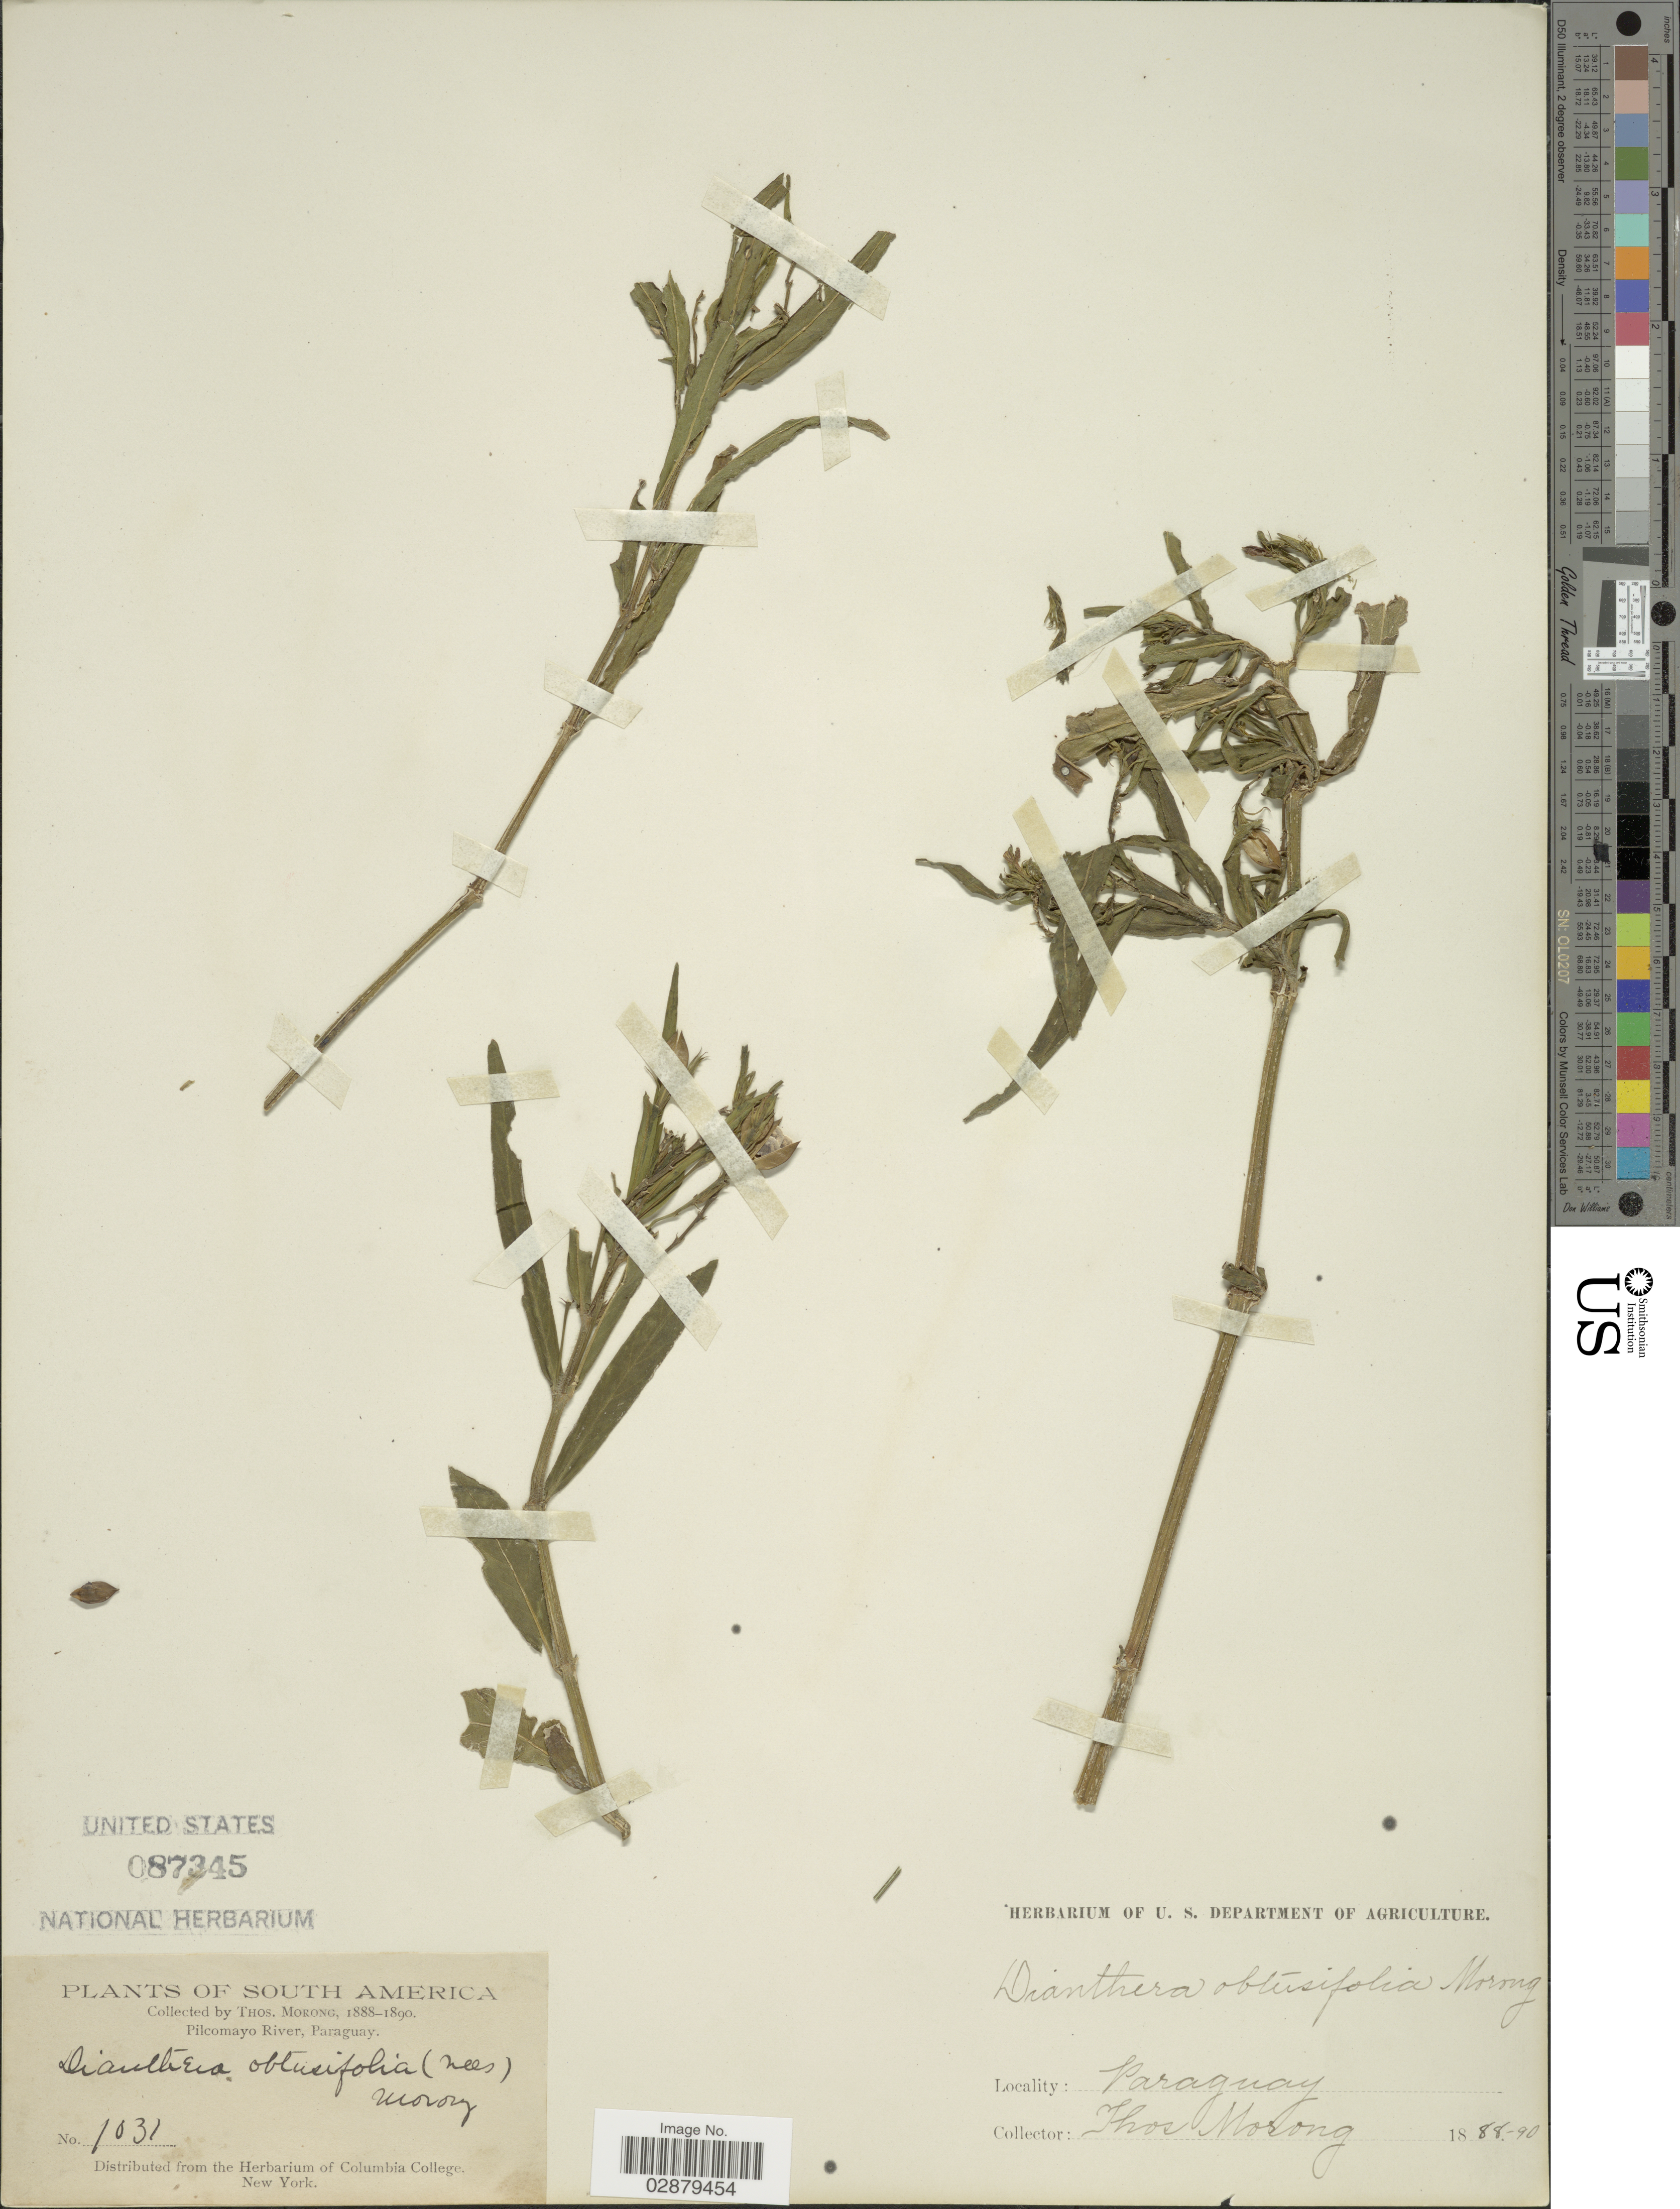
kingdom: Plantae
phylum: Tracheophyta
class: Magnoliopsida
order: Lamiales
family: Acanthaceae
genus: Justicia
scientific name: Justicia laevilinguis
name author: (Nees) Lindau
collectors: ex herb. T. Morong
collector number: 1031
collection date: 1888/1890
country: Paraguay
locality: Pilcomayo River.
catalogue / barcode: US 87345